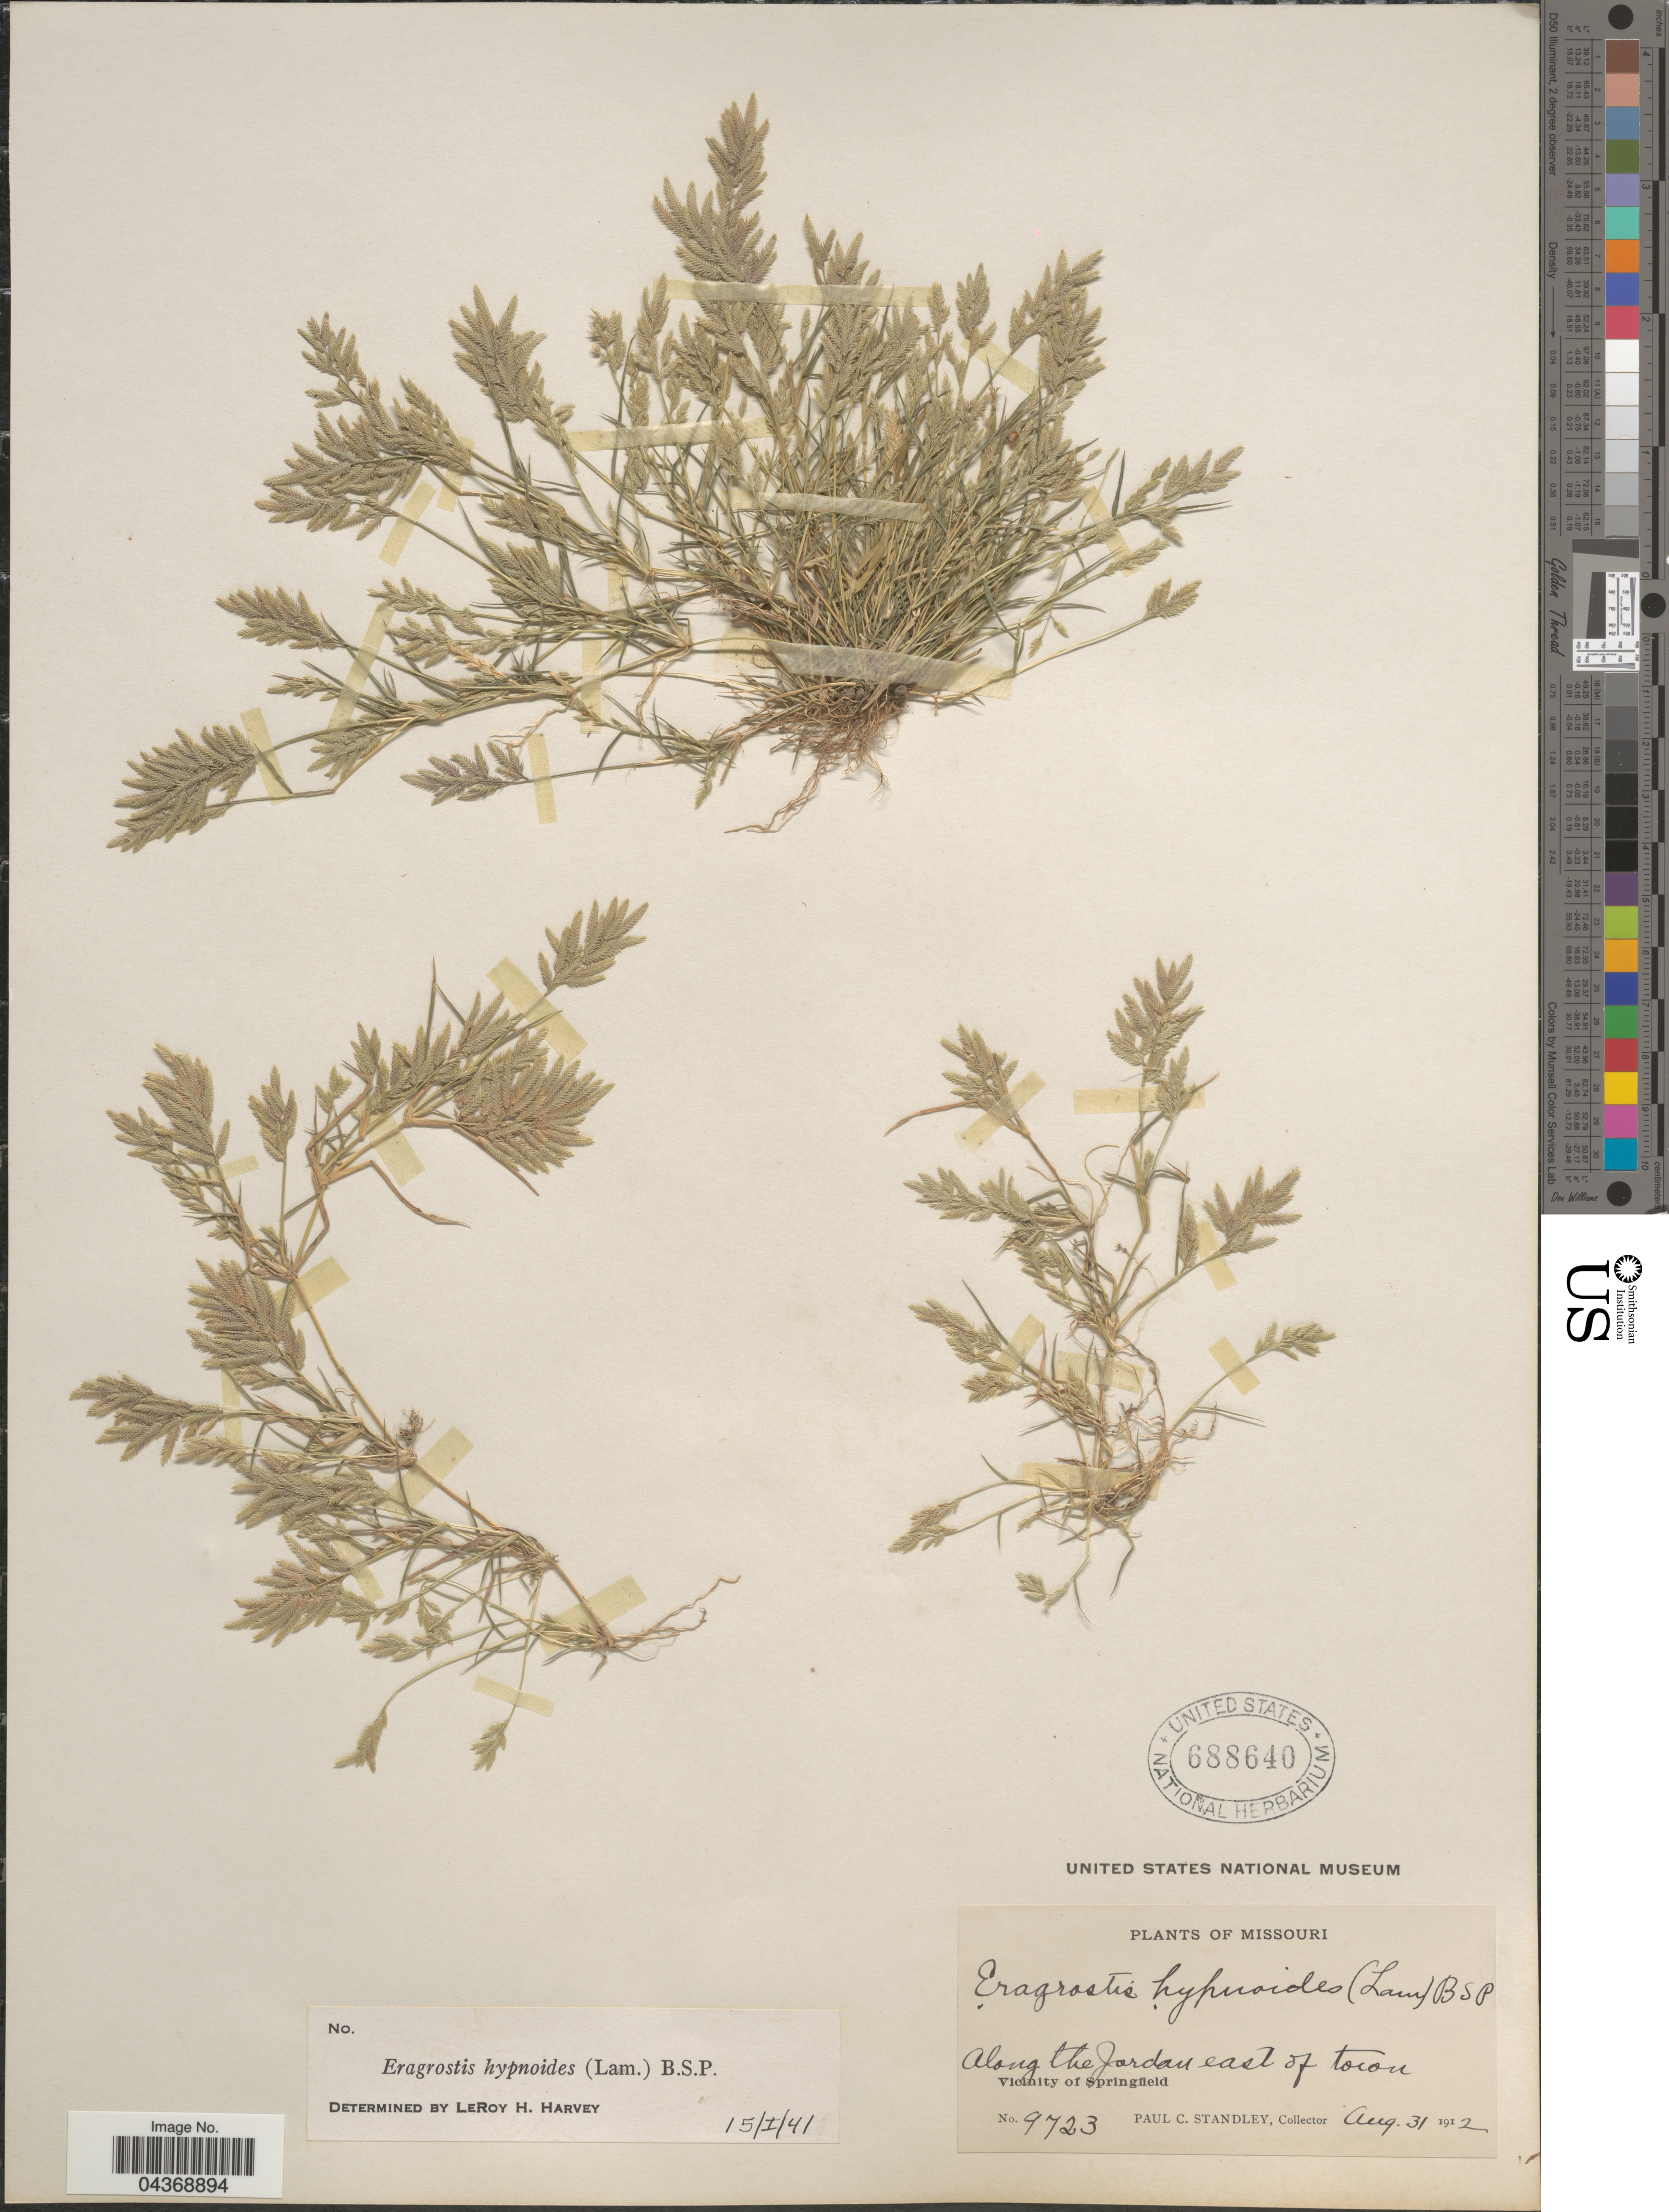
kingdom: Plantae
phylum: Tracheophyta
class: Liliopsida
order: Poales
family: Poaceae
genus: Eragrostis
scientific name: Eragrostis hypnoides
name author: (Lam.) Britton, Stearns & Poggenb.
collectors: P. C. Standley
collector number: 9723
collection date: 1912-08-31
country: United States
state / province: Missouri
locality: Along the Jordan east of town. Vicinity of Springfield.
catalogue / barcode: US 688640